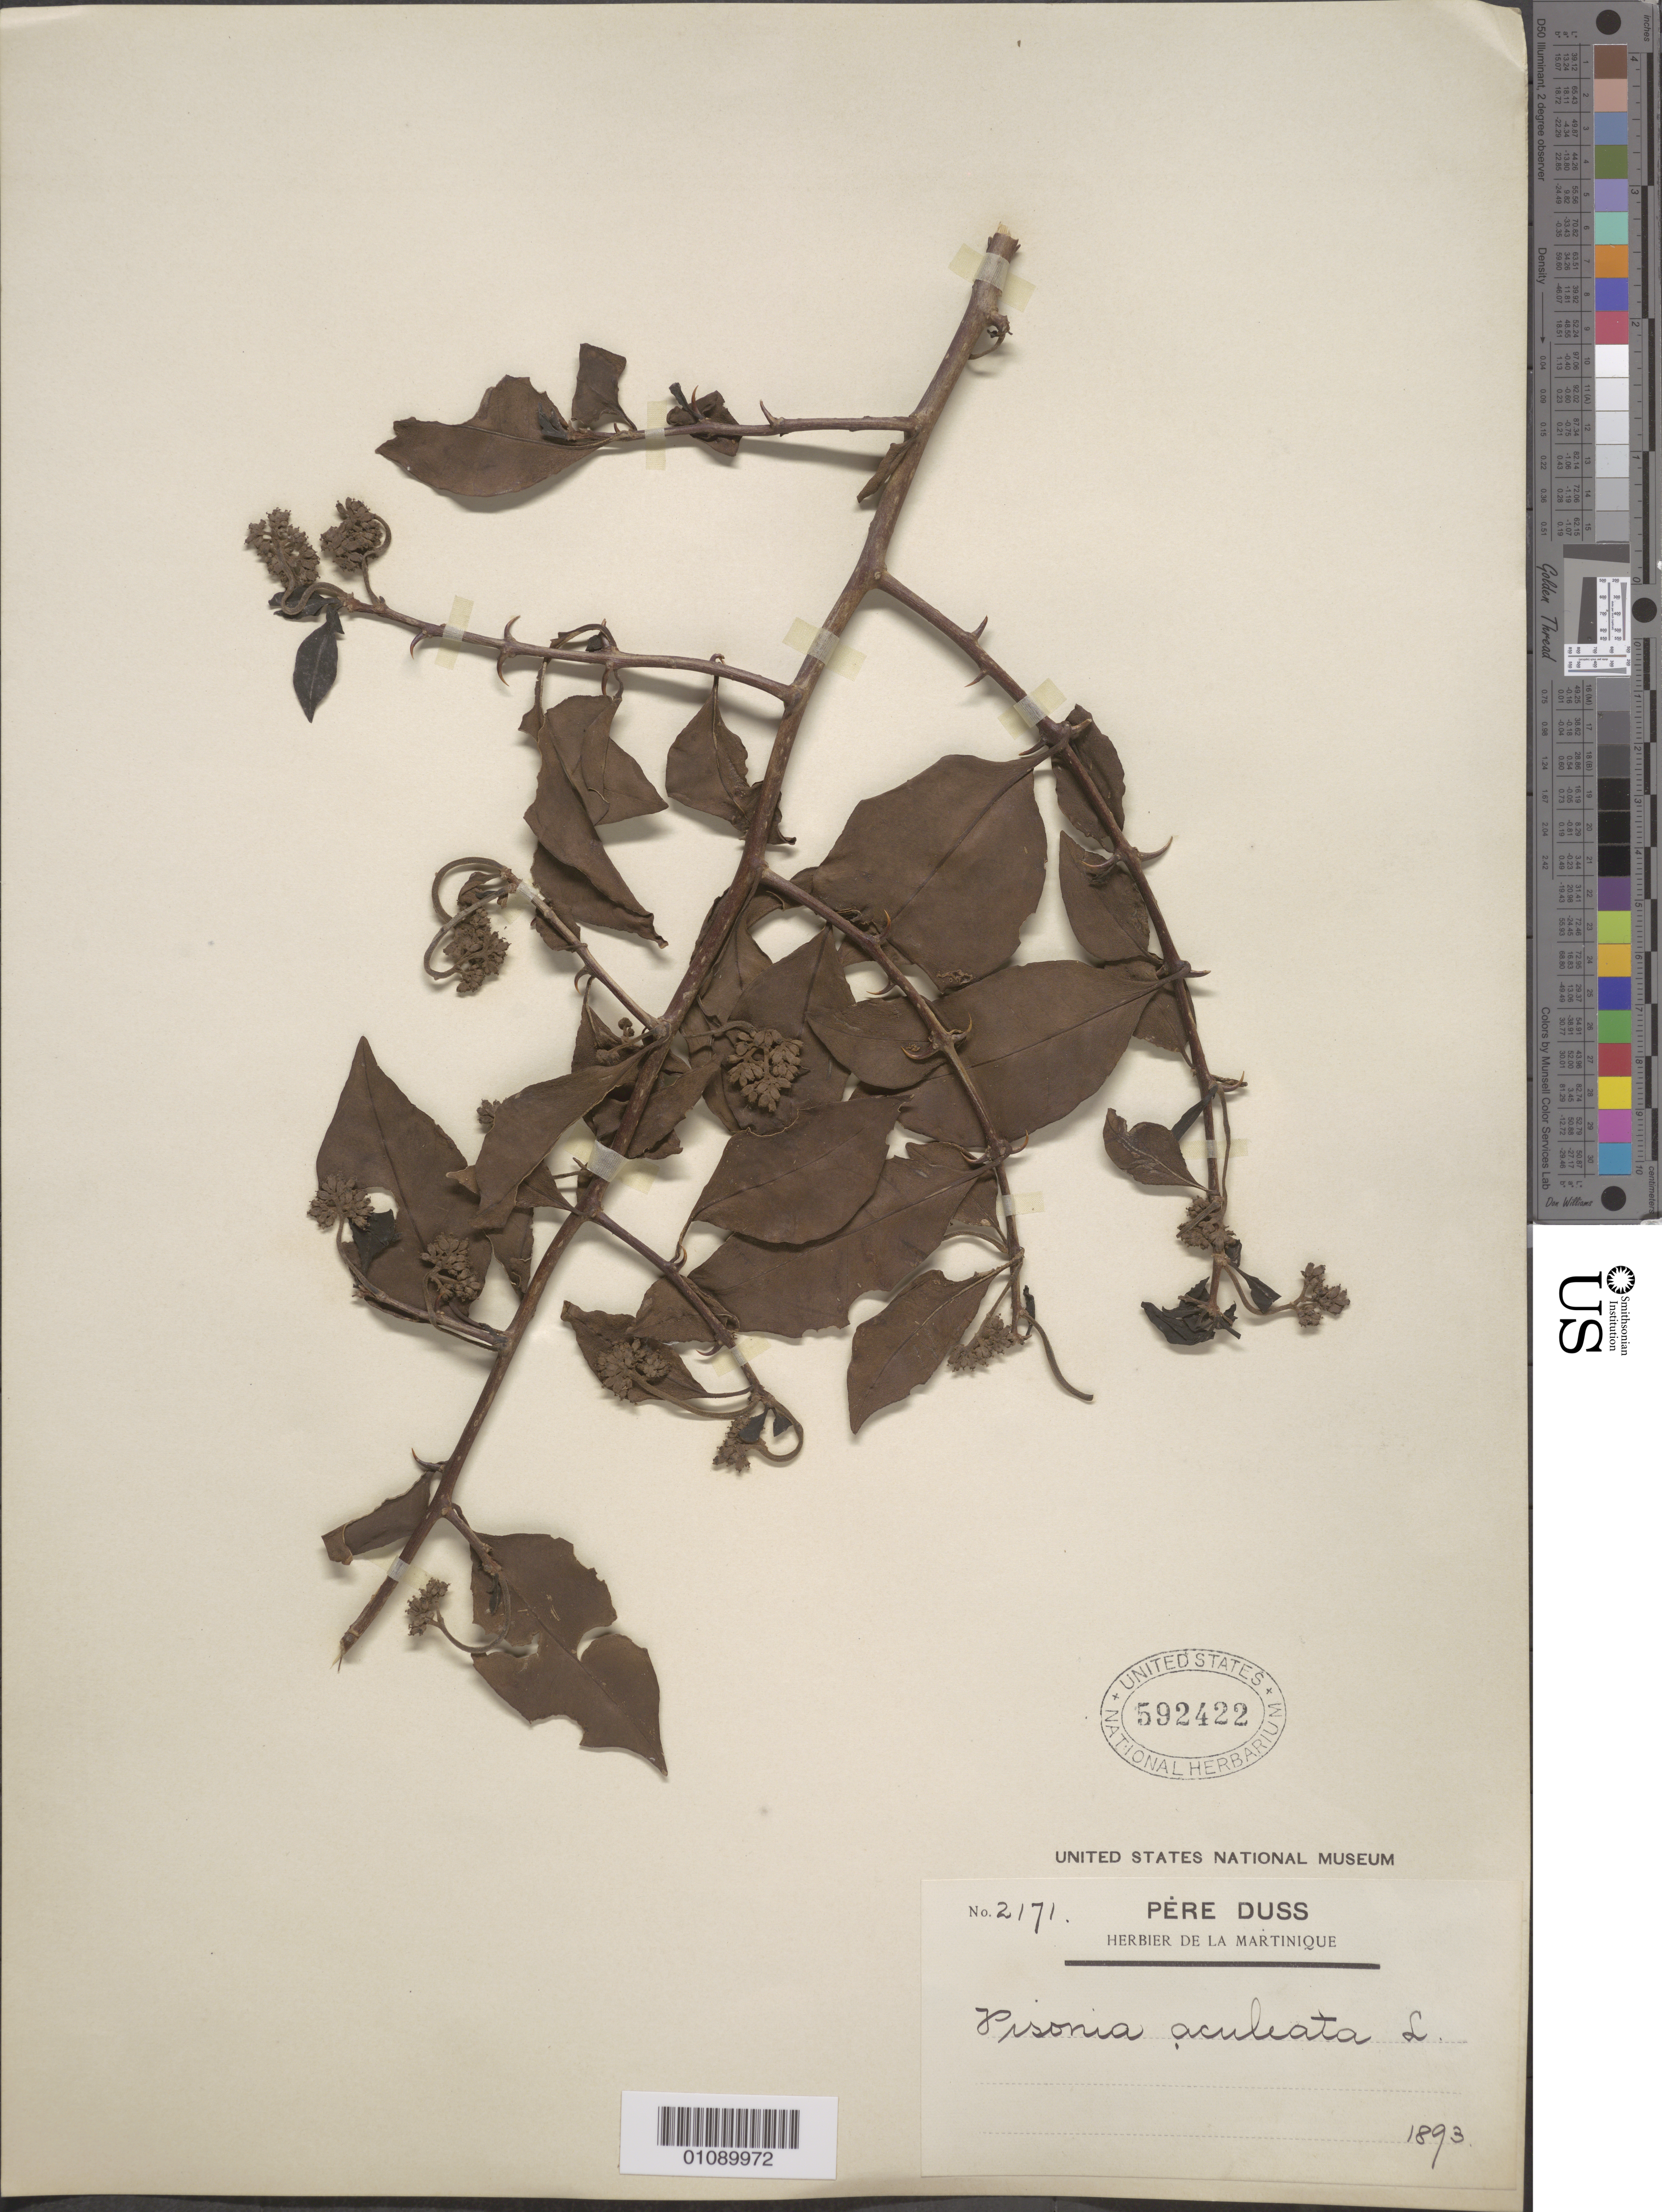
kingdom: Plantae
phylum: Tracheophyta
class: Magnoliopsida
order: Caryophyllales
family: Nyctaginaceae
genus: Pisonia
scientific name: Pisonia aculeata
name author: L.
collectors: Père Duss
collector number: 2171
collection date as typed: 1893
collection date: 1893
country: Martinique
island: Martinique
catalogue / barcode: US 592422